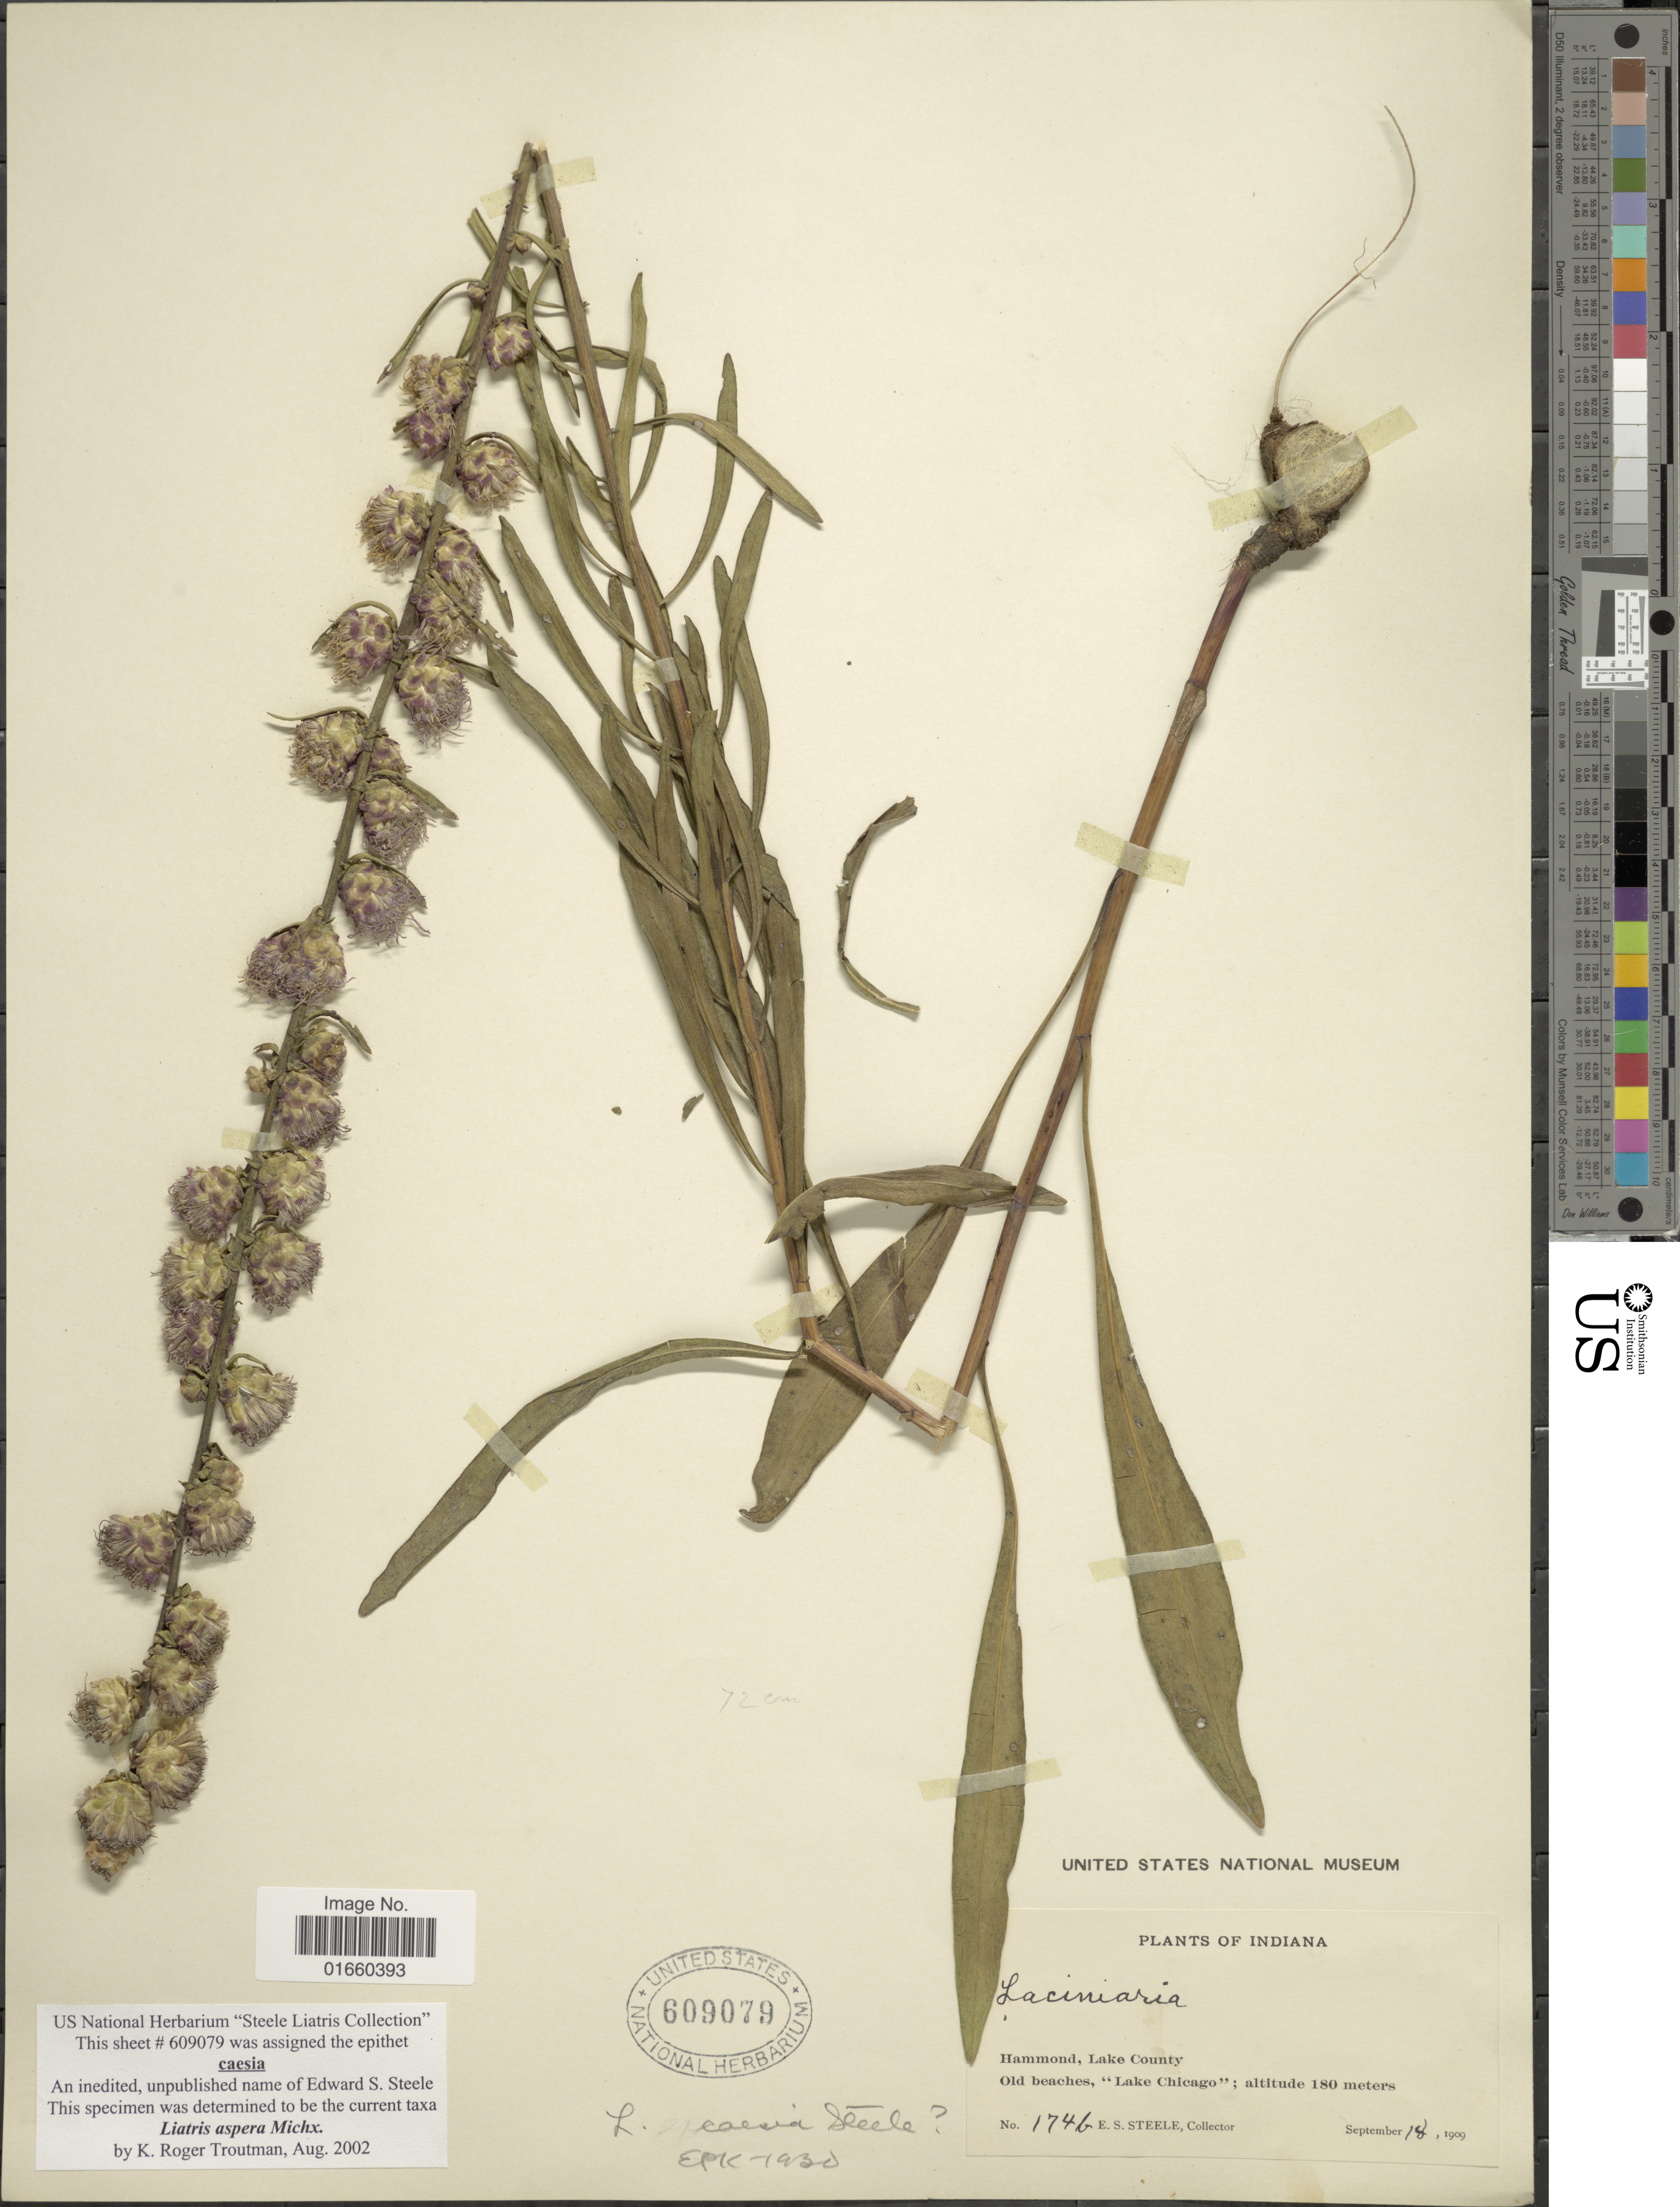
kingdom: Plantae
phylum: Tracheophyta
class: Magnoliopsida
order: Asterales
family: Asteraceae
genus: Liatris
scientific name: Liatris aspera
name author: Michx.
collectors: E. Steele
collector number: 174b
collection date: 1909-09-18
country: United States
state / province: Indiana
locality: Hammond, Lake County, Old beaches, "Lake Chicago"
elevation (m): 180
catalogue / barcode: US 609079